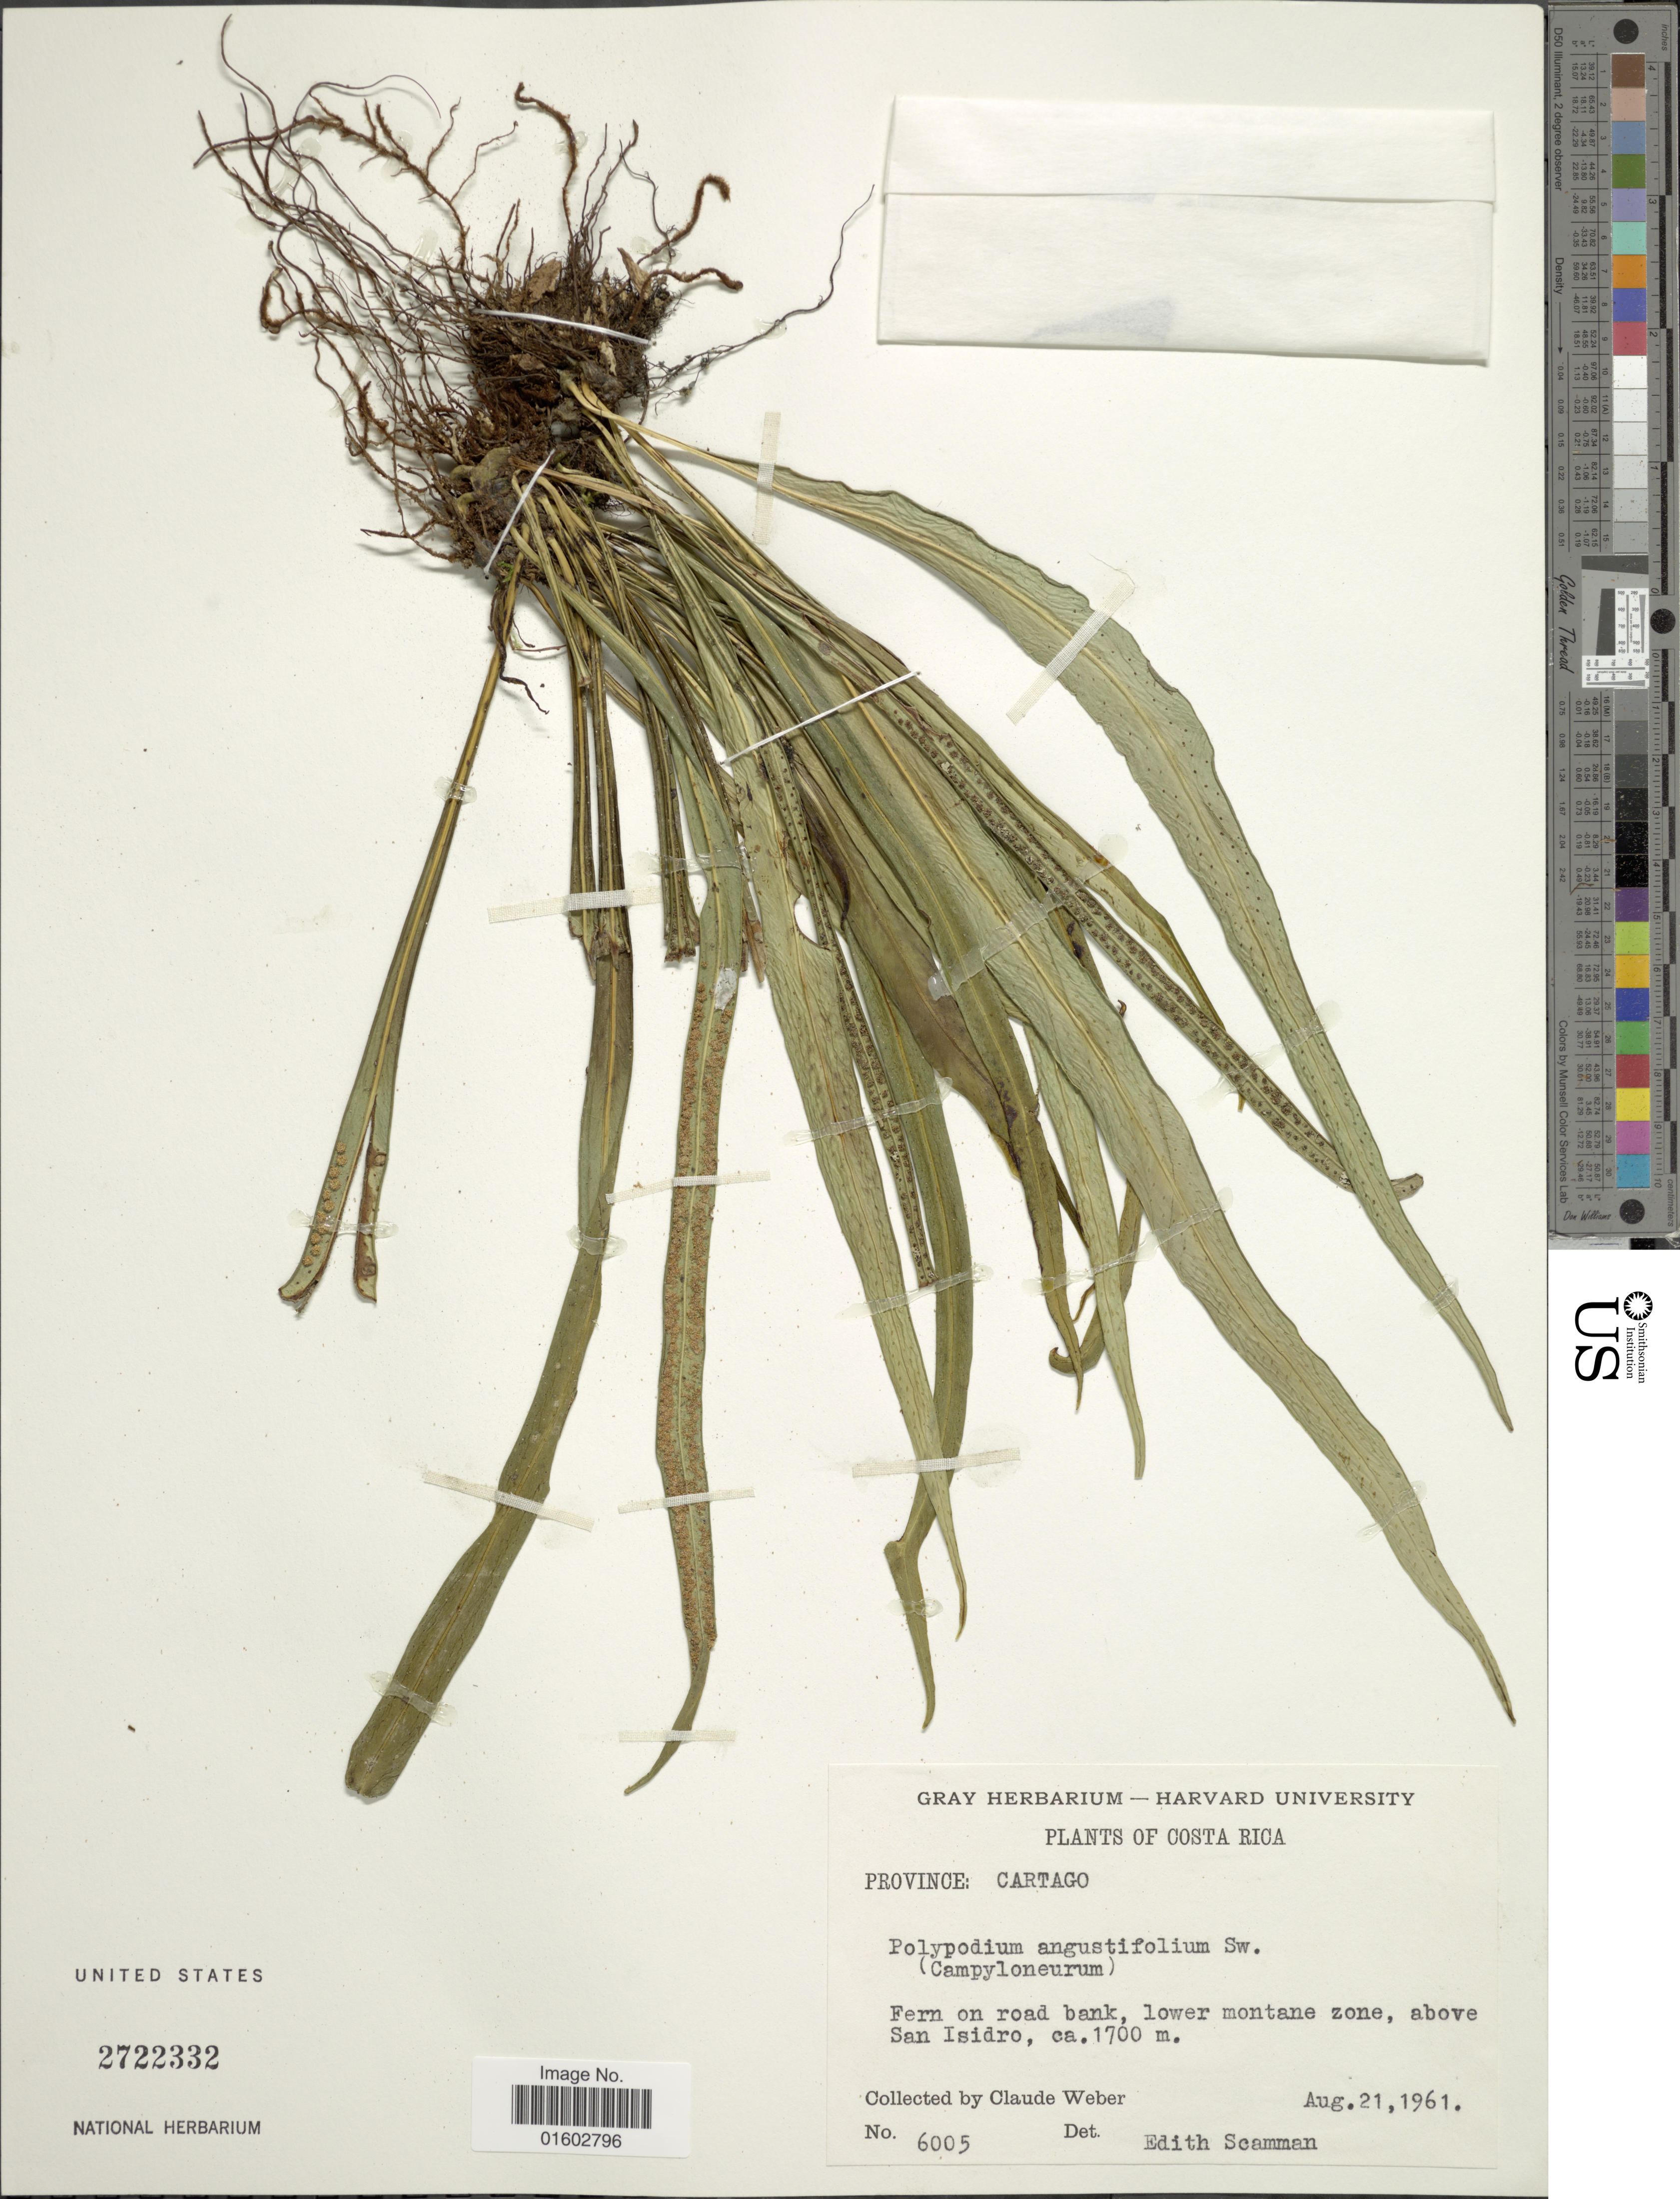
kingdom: Plantae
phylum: Tracheophyta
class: Polypodiopsida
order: Polypodiales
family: Polypodiaceae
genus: Campyloneurum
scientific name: Campyloneurum angustifolium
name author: (Sw.) Fée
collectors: C. Weber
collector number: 6005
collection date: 1961-08-21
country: Costa Rica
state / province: Cartago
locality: Above San Isidro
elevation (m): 1700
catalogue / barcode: US 2722332